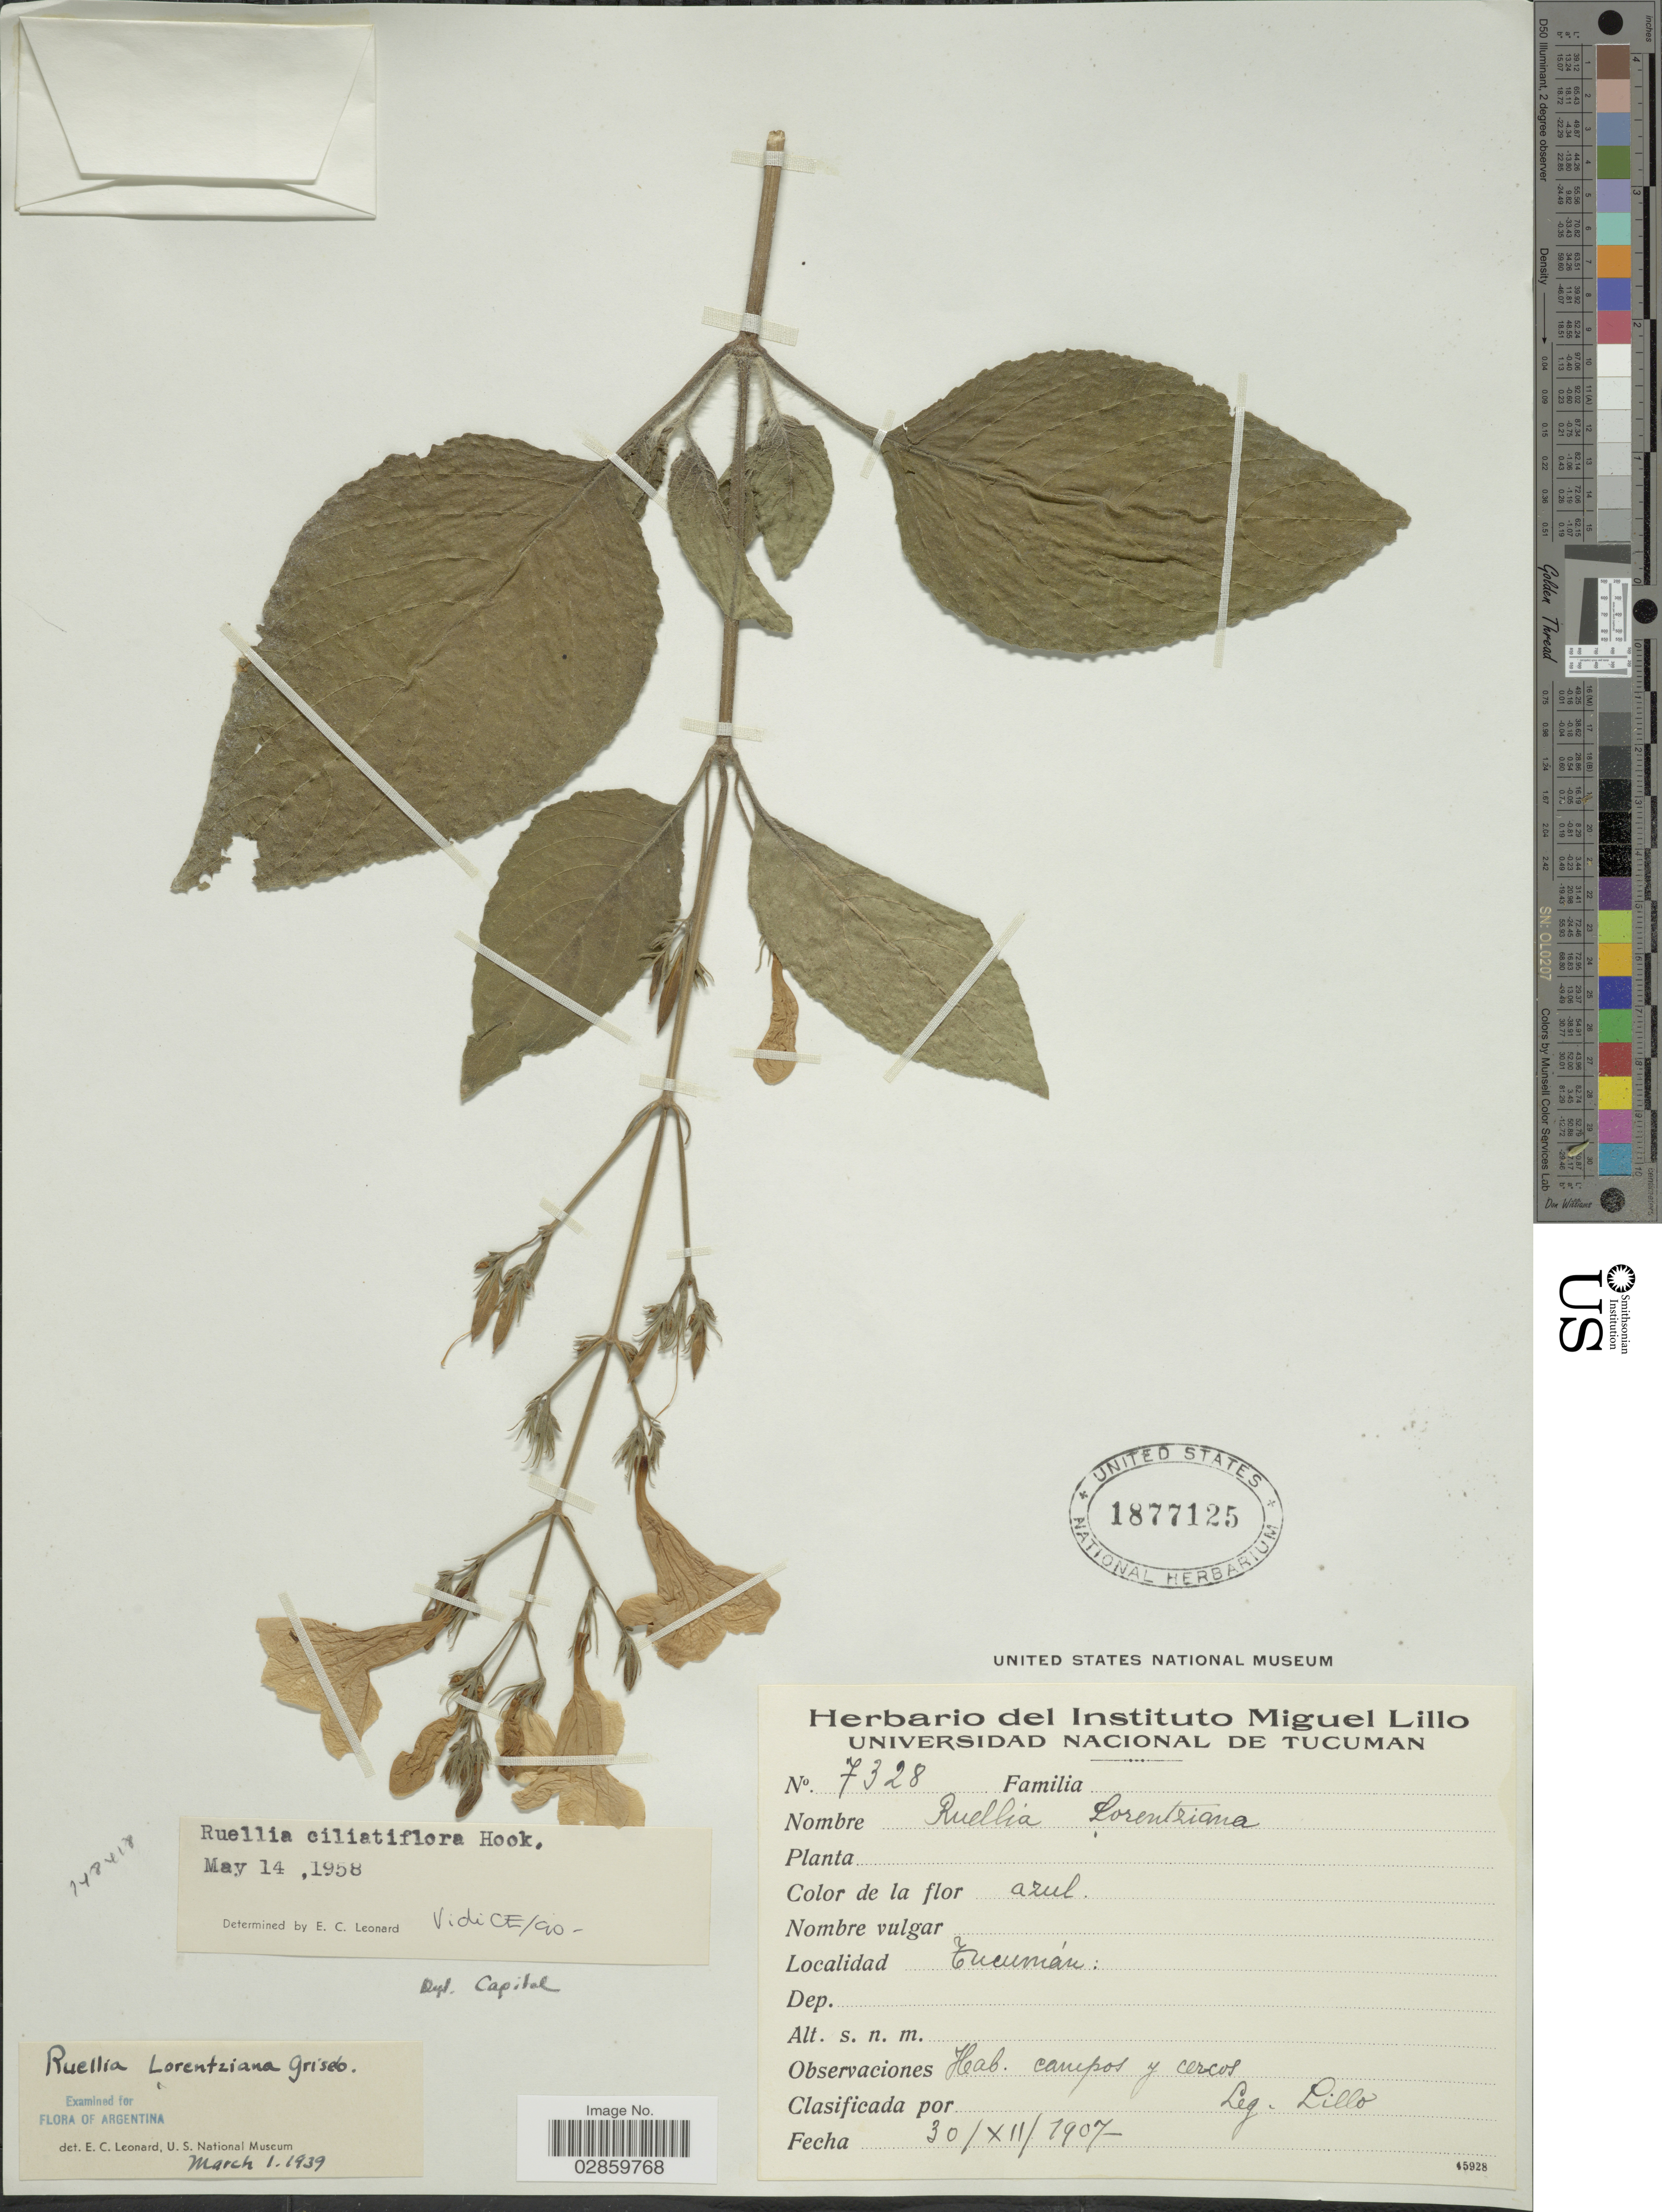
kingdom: Plantae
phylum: Tracheophyta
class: Magnoliopsida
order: Lamiales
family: Acanthaceae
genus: Ruellia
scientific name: Ruellia ciliatiflora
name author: Hook.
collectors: M. Lillo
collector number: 7328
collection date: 1907-12-30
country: Argentina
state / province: Tucuman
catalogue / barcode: US 1877125